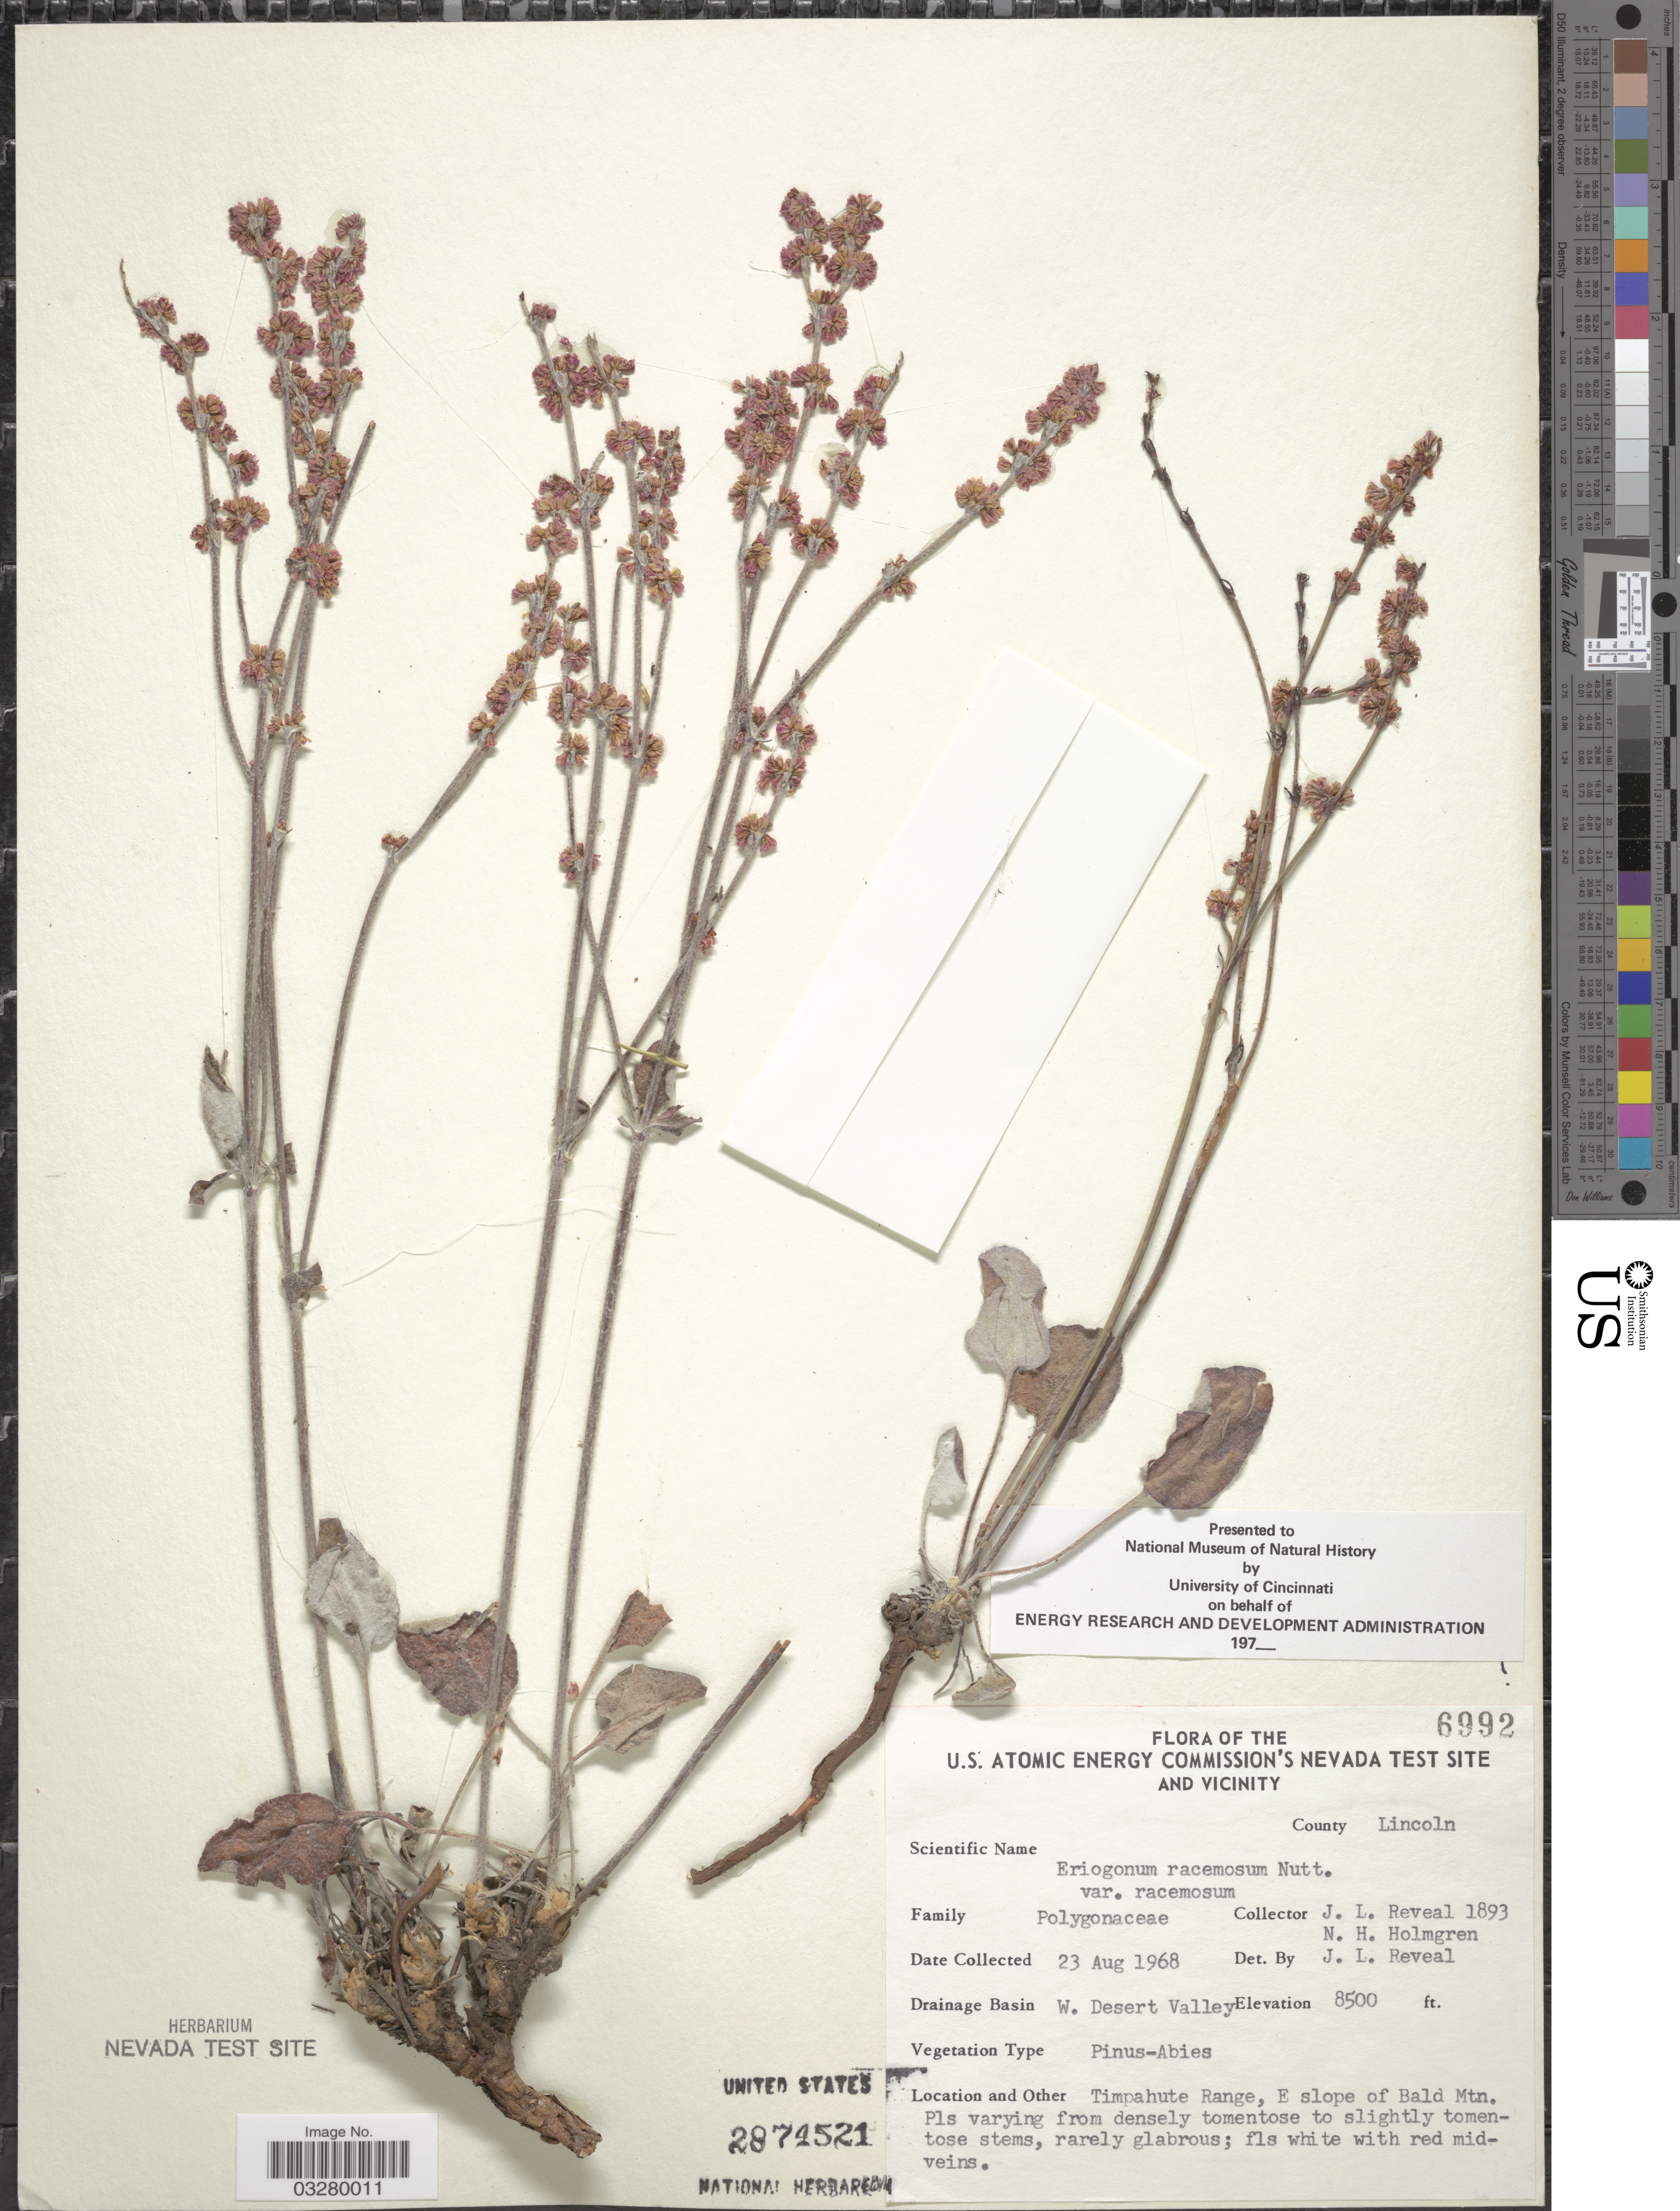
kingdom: Plantae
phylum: Tracheophyta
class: Magnoliopsida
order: Caryophyllales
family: Polygonaceae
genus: Eriogonum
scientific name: Eriogonum racemosum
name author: Nutt.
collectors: J. L. Reveal & N. H. Holmgren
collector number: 1893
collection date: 1968-08-23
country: United States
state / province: Nevada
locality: U.S. Atomic Energy Commission's Nevada Test Site and Vicinity, County Nye, Drainage Basin W. Desert Valley, Timpahute Range, E slope of Bals Mtn.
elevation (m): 2591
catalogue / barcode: US 2874521